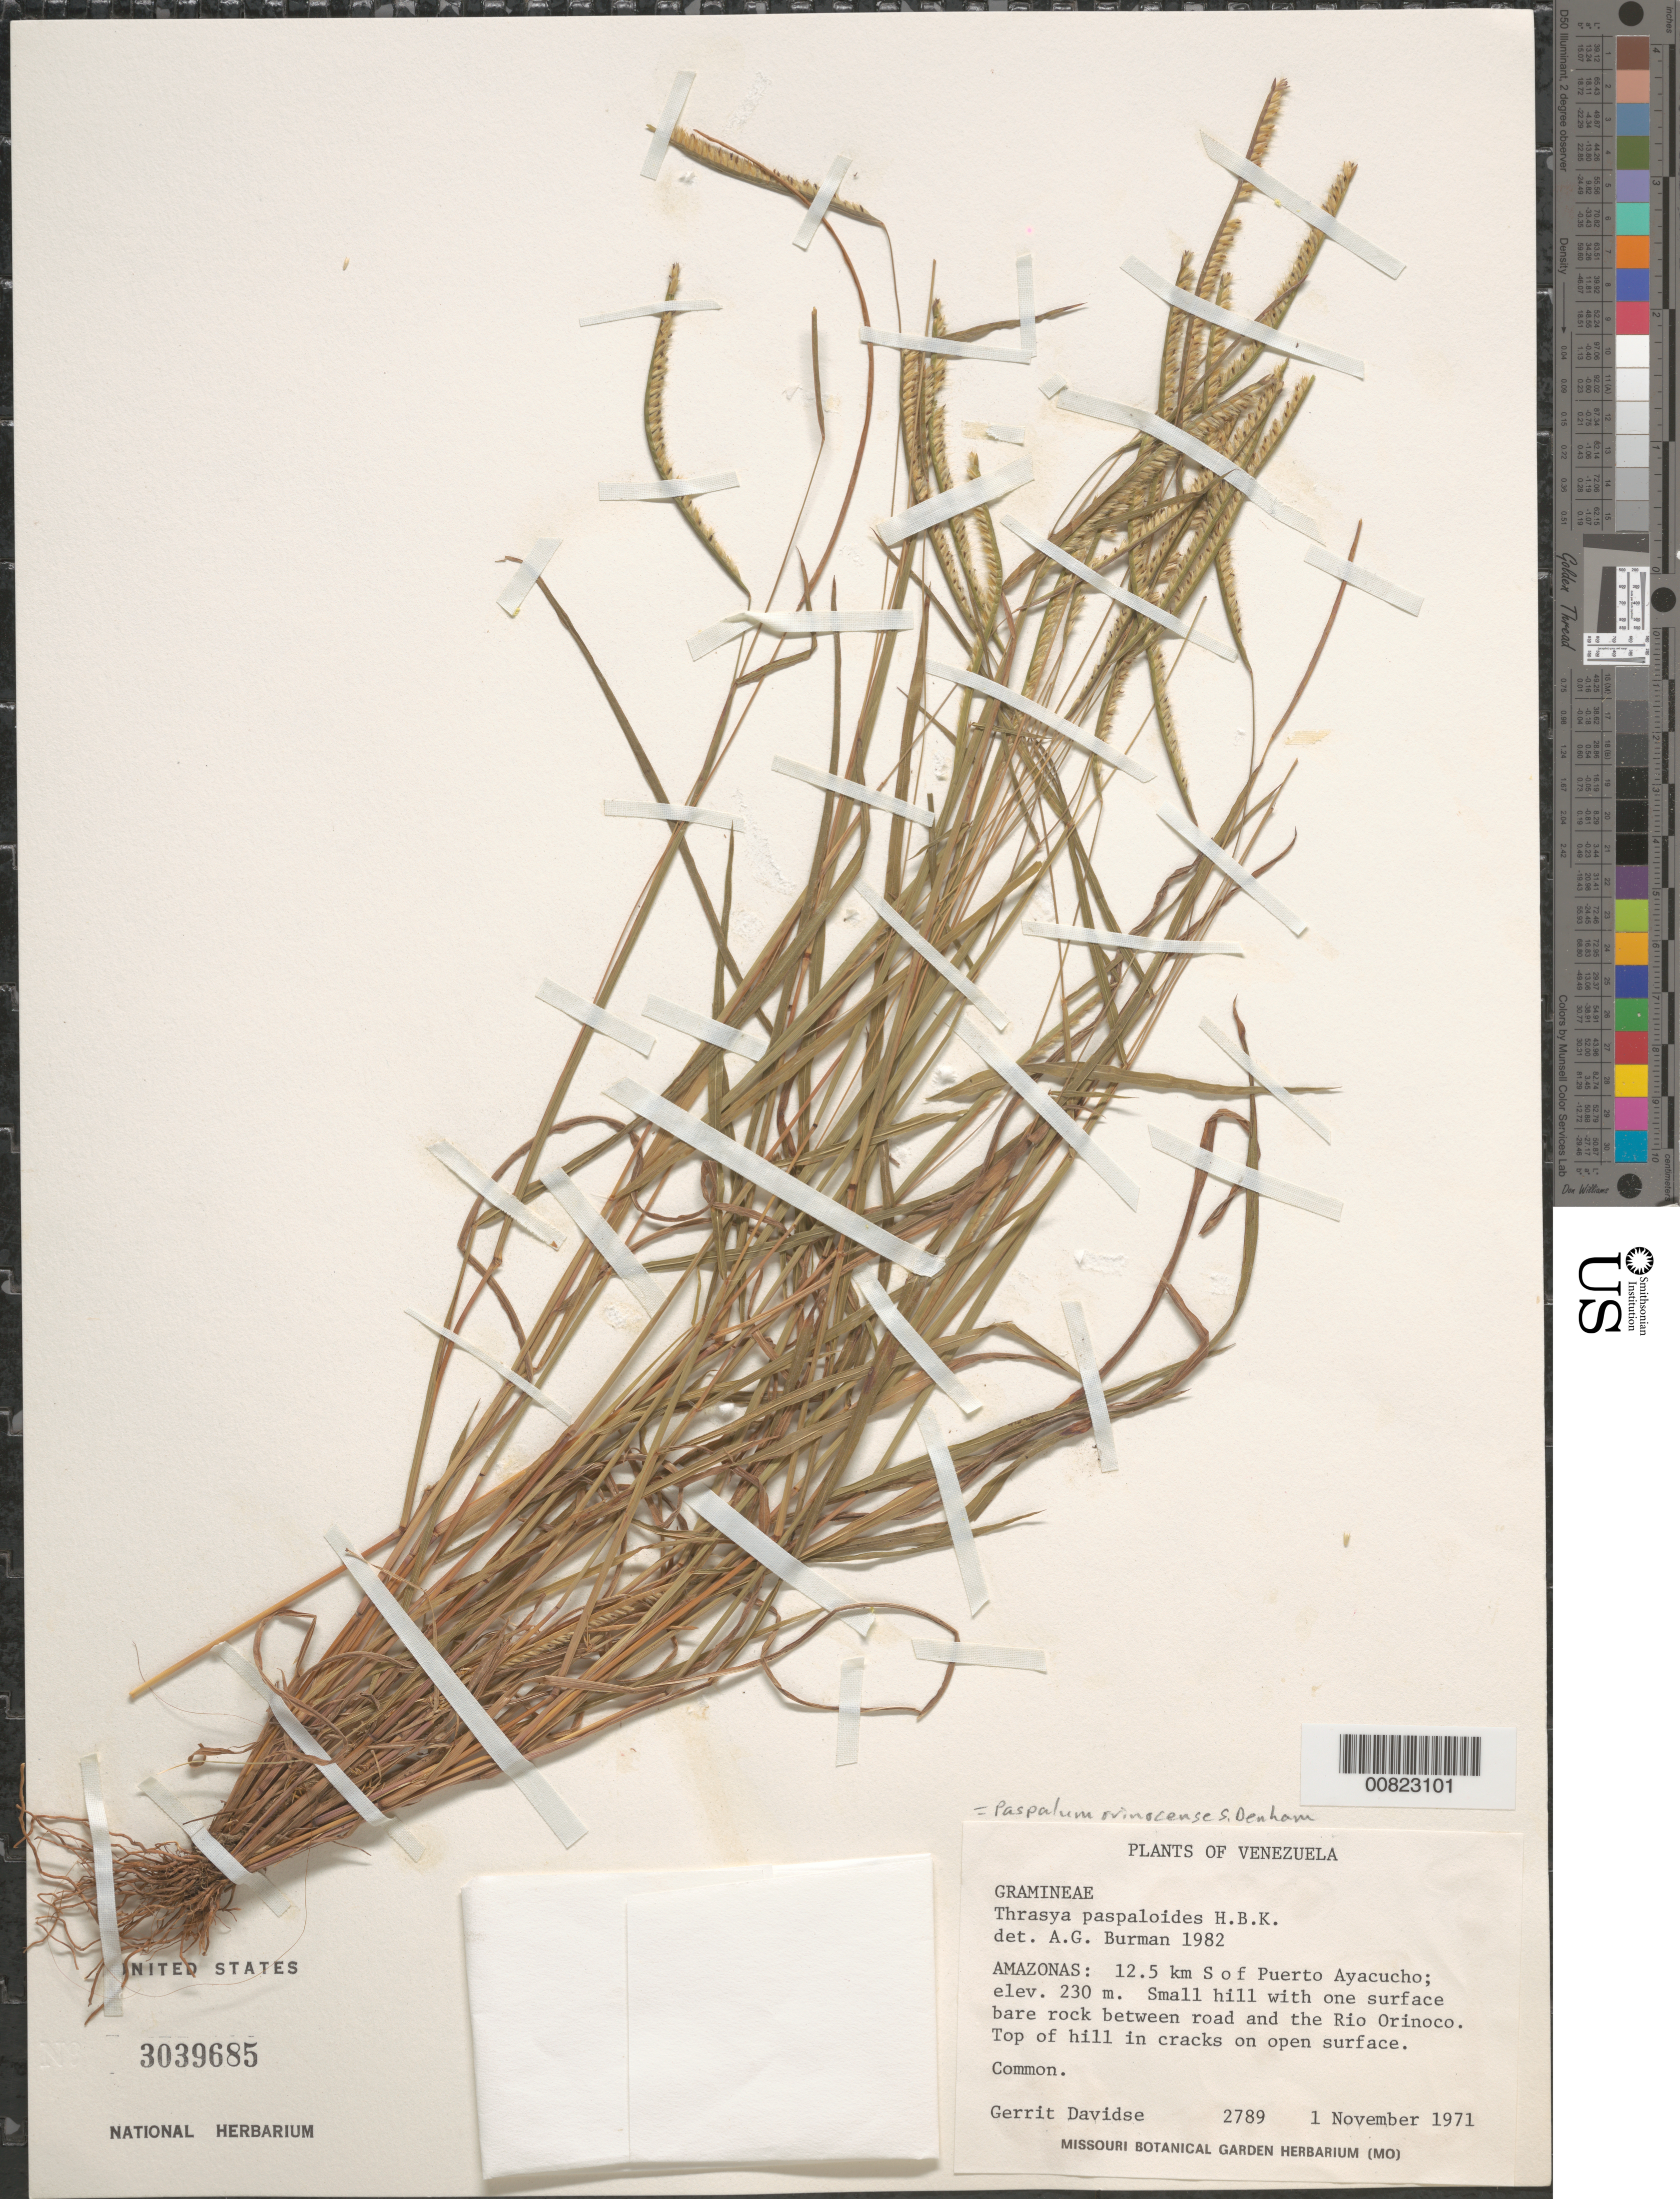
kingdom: Plantae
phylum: Tracheophyta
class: Liliopsida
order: Poales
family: Poaceae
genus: Thrasya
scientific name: Thrasya paspaloides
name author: Kunth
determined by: Burman, A. G.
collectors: G. Davidse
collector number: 2789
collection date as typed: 1-Nov-71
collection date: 1971-11-01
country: Venezuela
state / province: Amazonas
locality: Puerto Ayacucho, 12.5 km S of; Río Orinoco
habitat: Small hill with one surface bare rock between road and river; top of hill in cracks on open surface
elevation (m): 230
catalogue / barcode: US 3039685